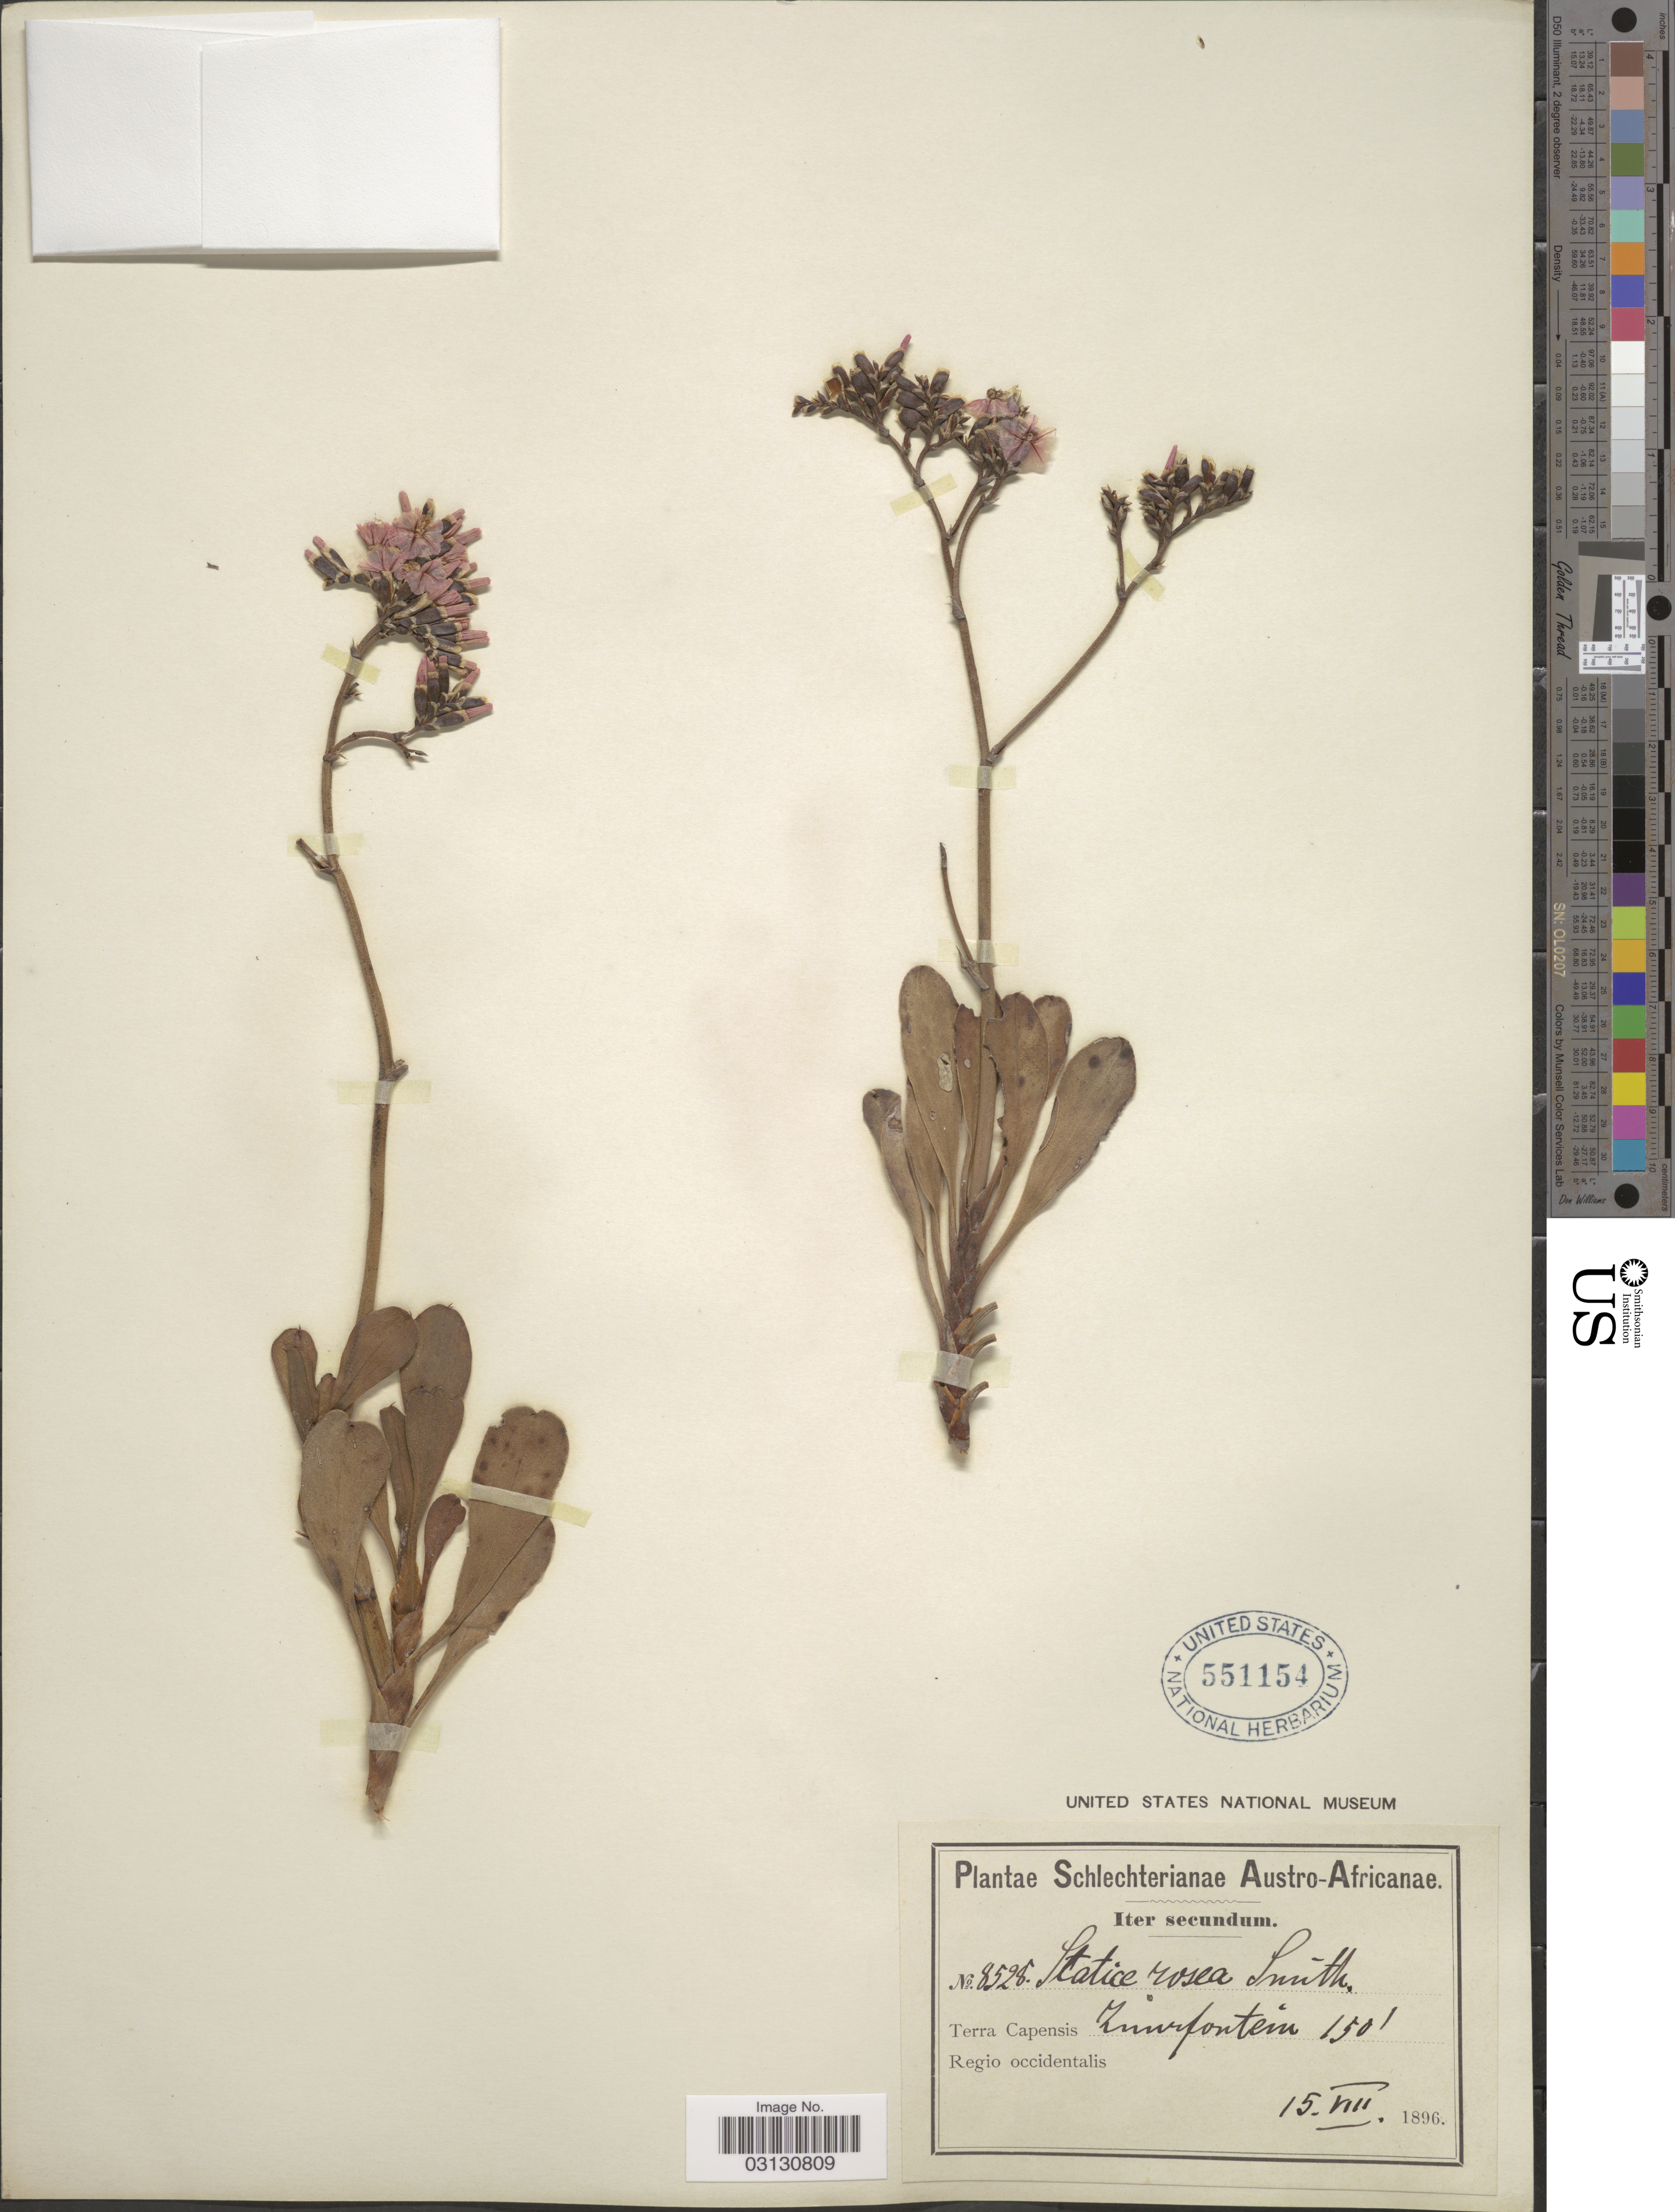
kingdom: Plantae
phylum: Tracheophyta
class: Magnoliopsida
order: Caryophyllales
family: Plumbaginaceae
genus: Limonium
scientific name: Limonium roseum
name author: Kuntze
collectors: Schlechter, --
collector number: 8528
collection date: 1896-08-15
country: South Africa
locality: Austro-Africanae. Terra Capensis, Zuurfontein, Regio occidentalis.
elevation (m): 46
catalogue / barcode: US 551154